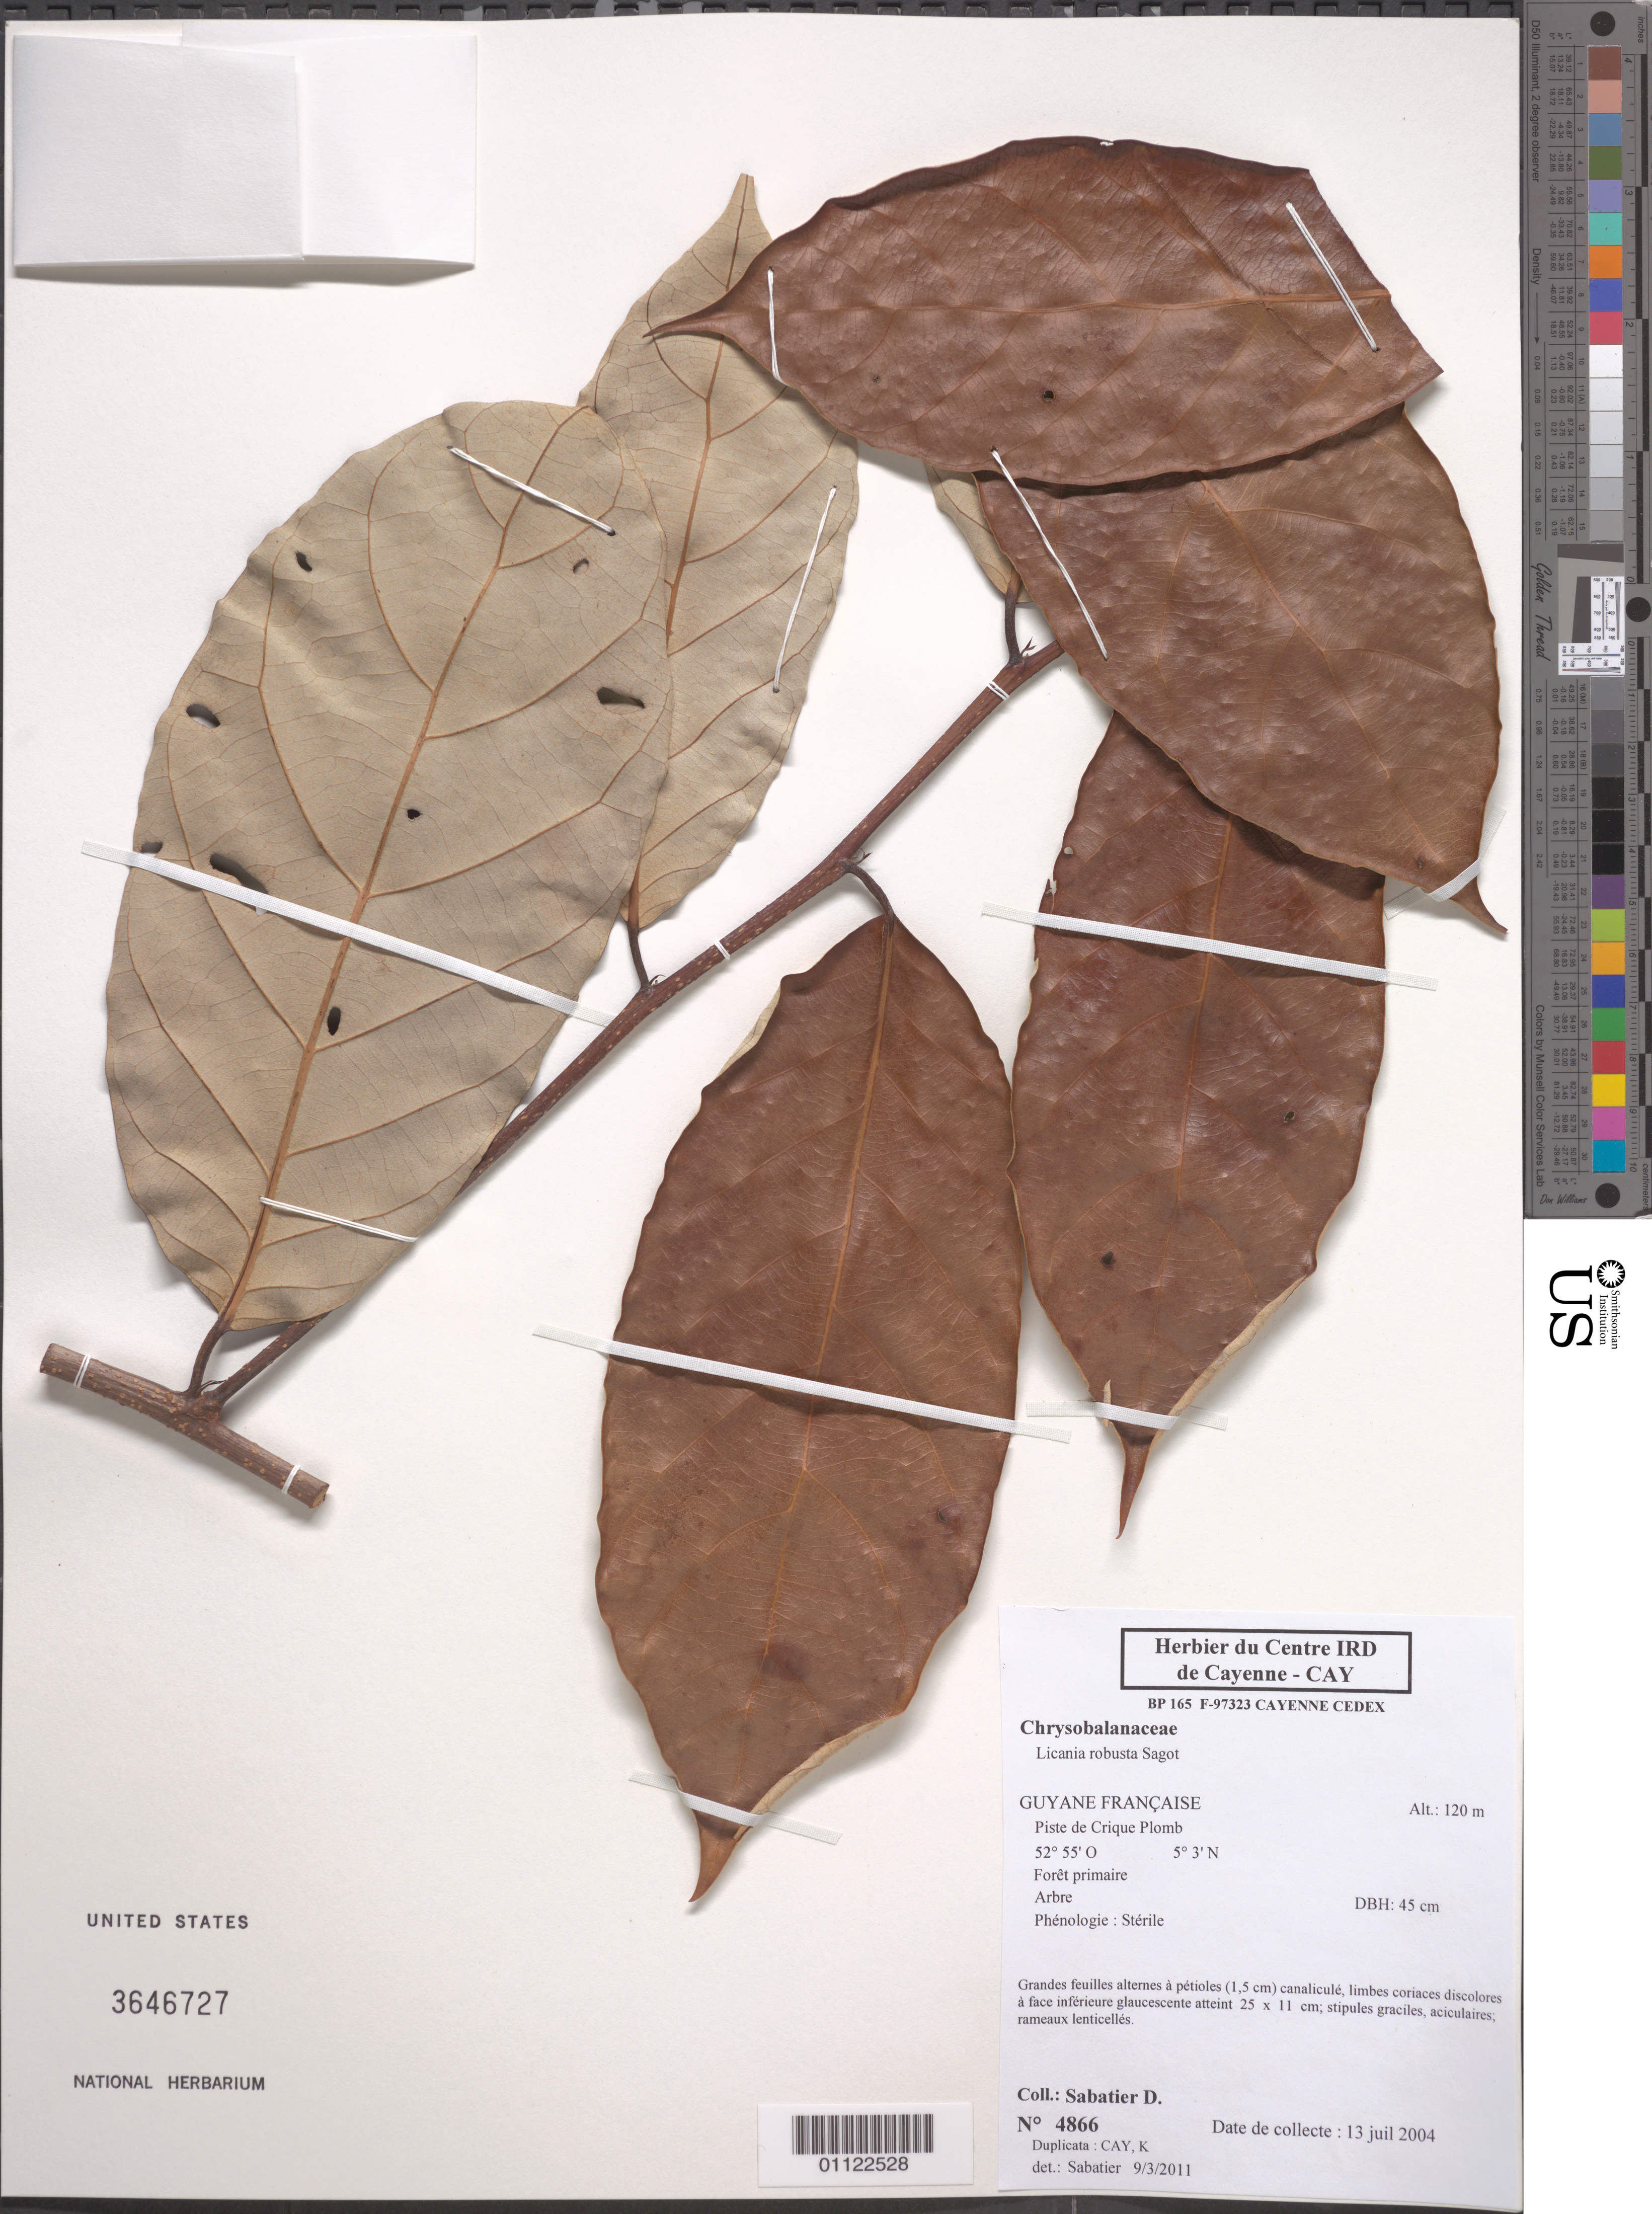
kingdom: Plantae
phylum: Tracheophyta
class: Magnoliopsida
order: Malpighiales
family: Chrysobalanaceae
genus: Licania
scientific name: Licania robusta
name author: Sagot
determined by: Sabatier, D.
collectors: D. Sabatier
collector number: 4866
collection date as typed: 13-Jul-04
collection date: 2004-07-13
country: French Guiana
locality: Crique Plomb, piste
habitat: Foret primaire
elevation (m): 120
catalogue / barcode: US 3646727